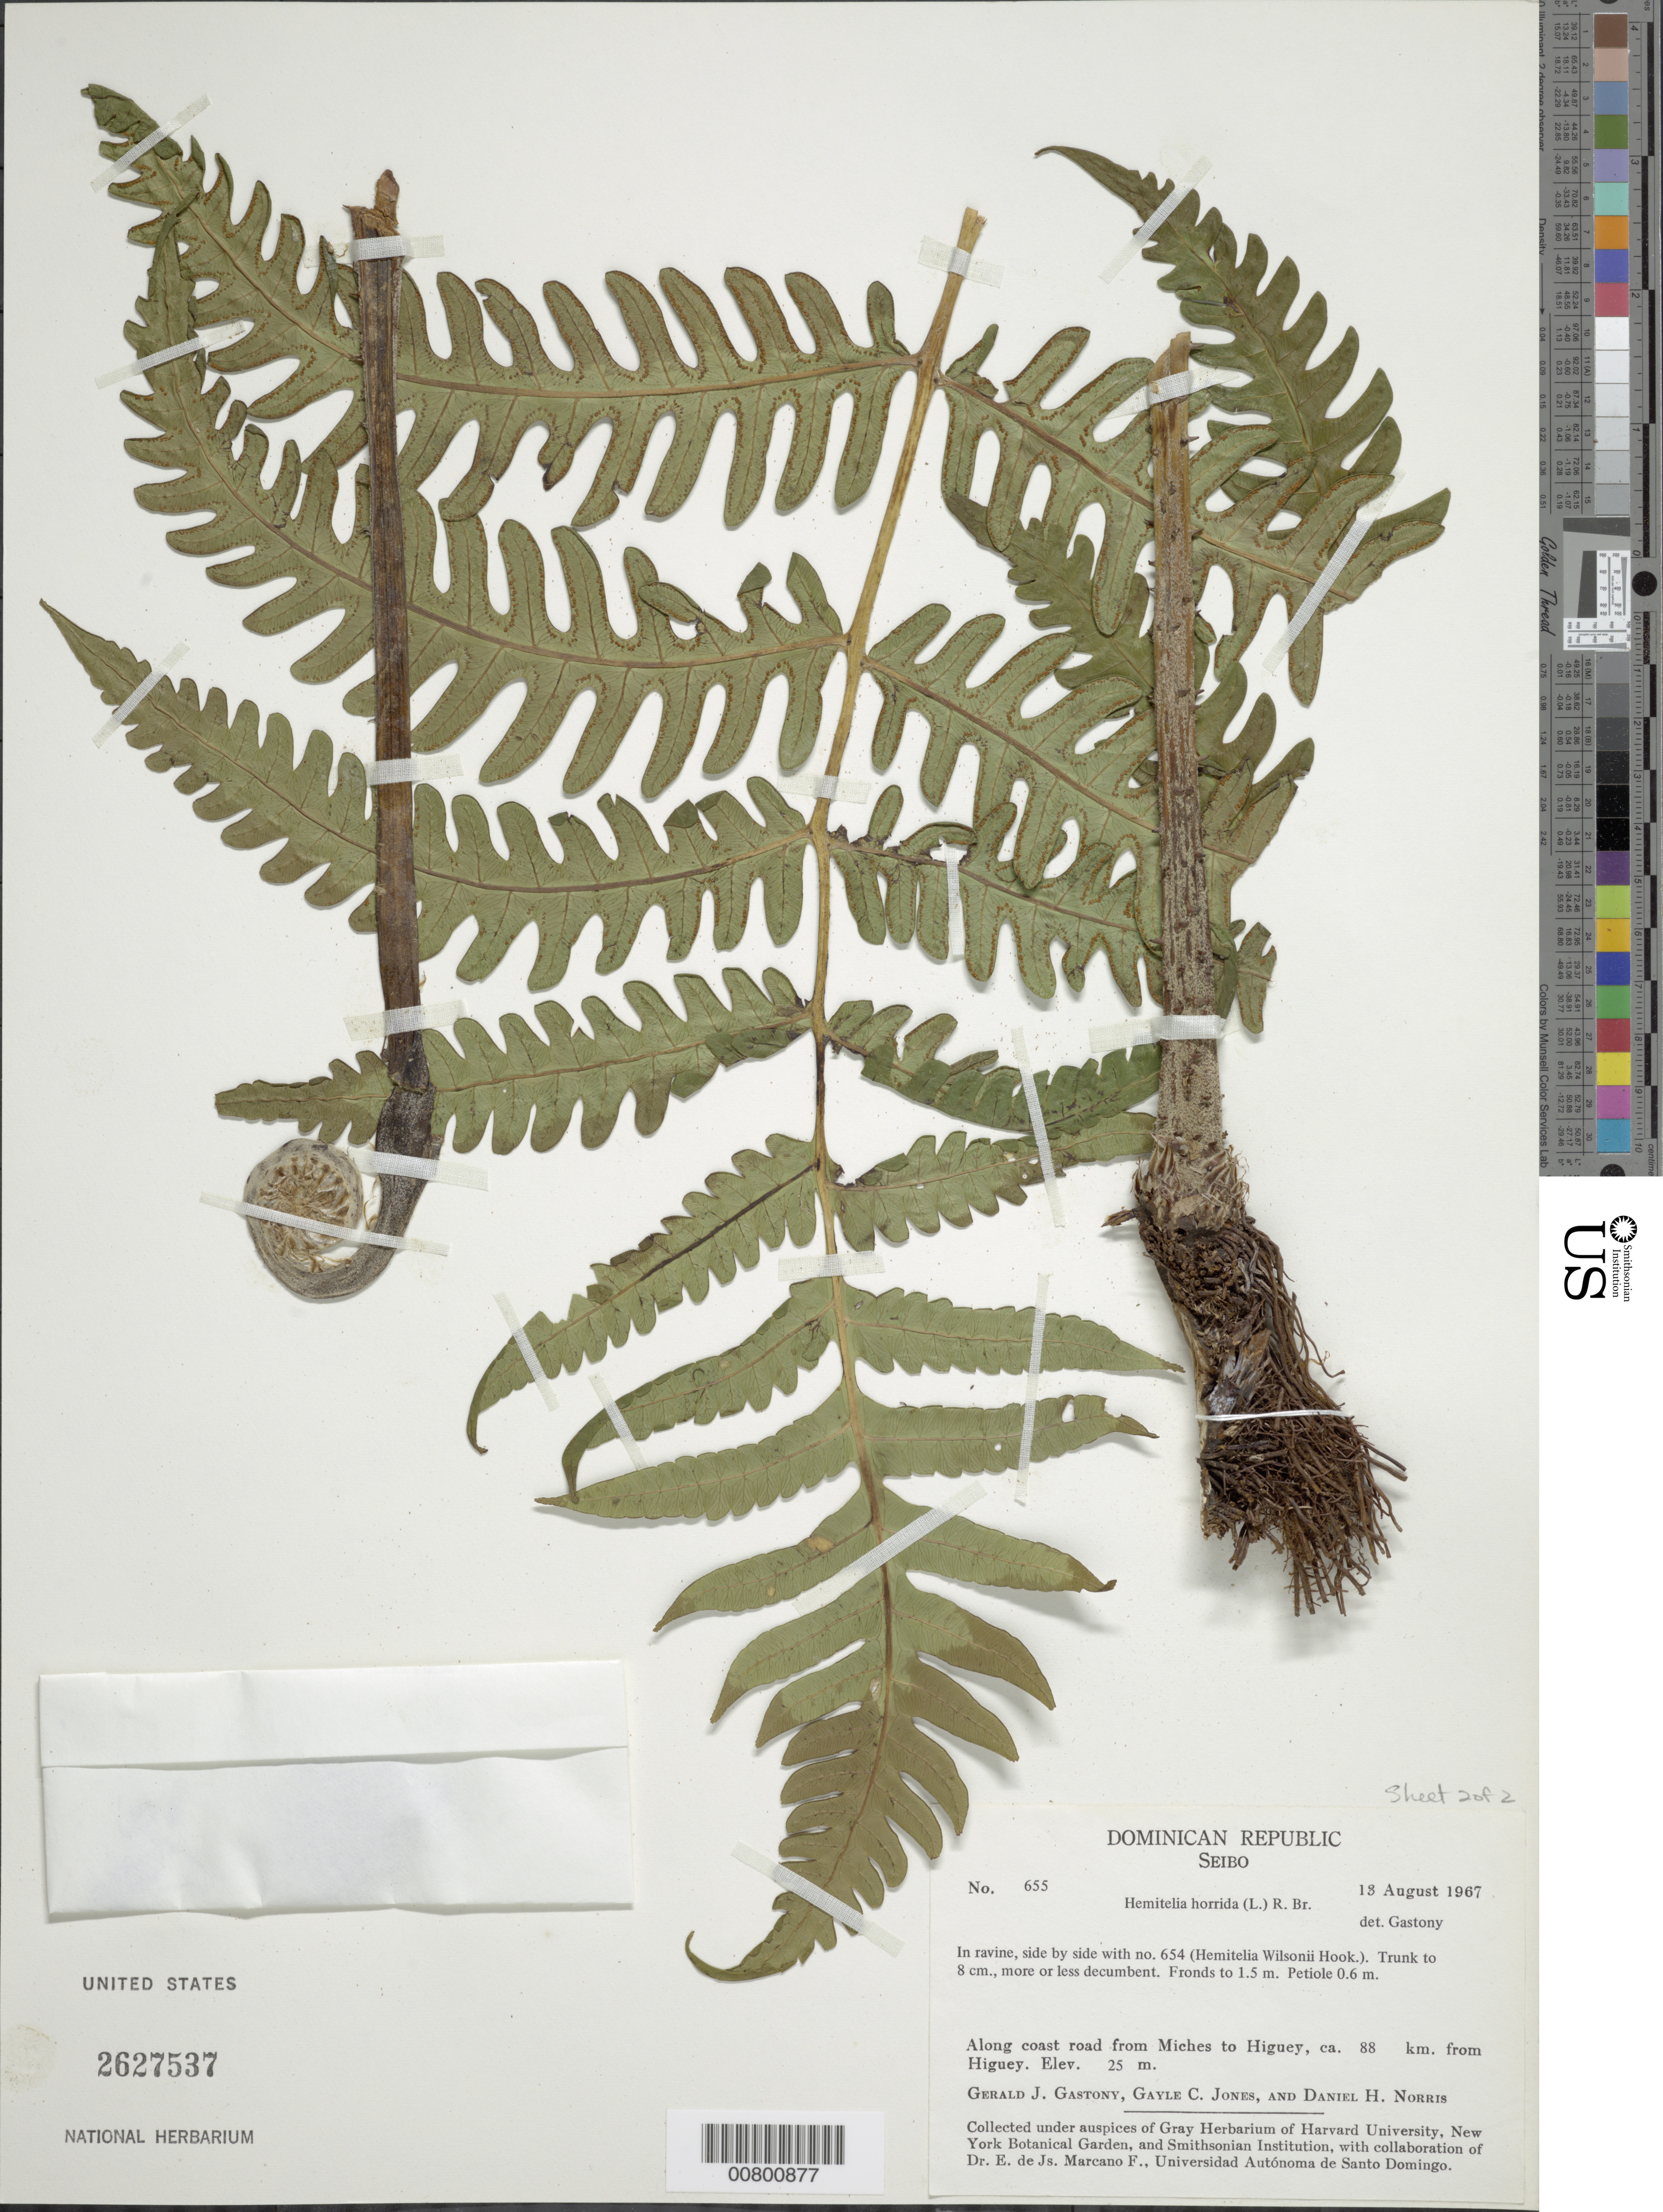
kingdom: Plantae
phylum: Tracheophyta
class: Polypodiopsida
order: Cyatheales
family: Cyatheaceae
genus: Cyathea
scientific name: Cyathea horrida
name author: (L.) Sm.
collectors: G. Gastony, G. C. Jones & D. H. Norris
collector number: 655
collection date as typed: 13 Aug 1967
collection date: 1967-08-13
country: Dominican Republic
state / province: El Seibo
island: Hispaniola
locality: Miches to Higuey road, ca. 88 km from Higuey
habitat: Along coast road, in ravine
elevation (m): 25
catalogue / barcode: US 2627537